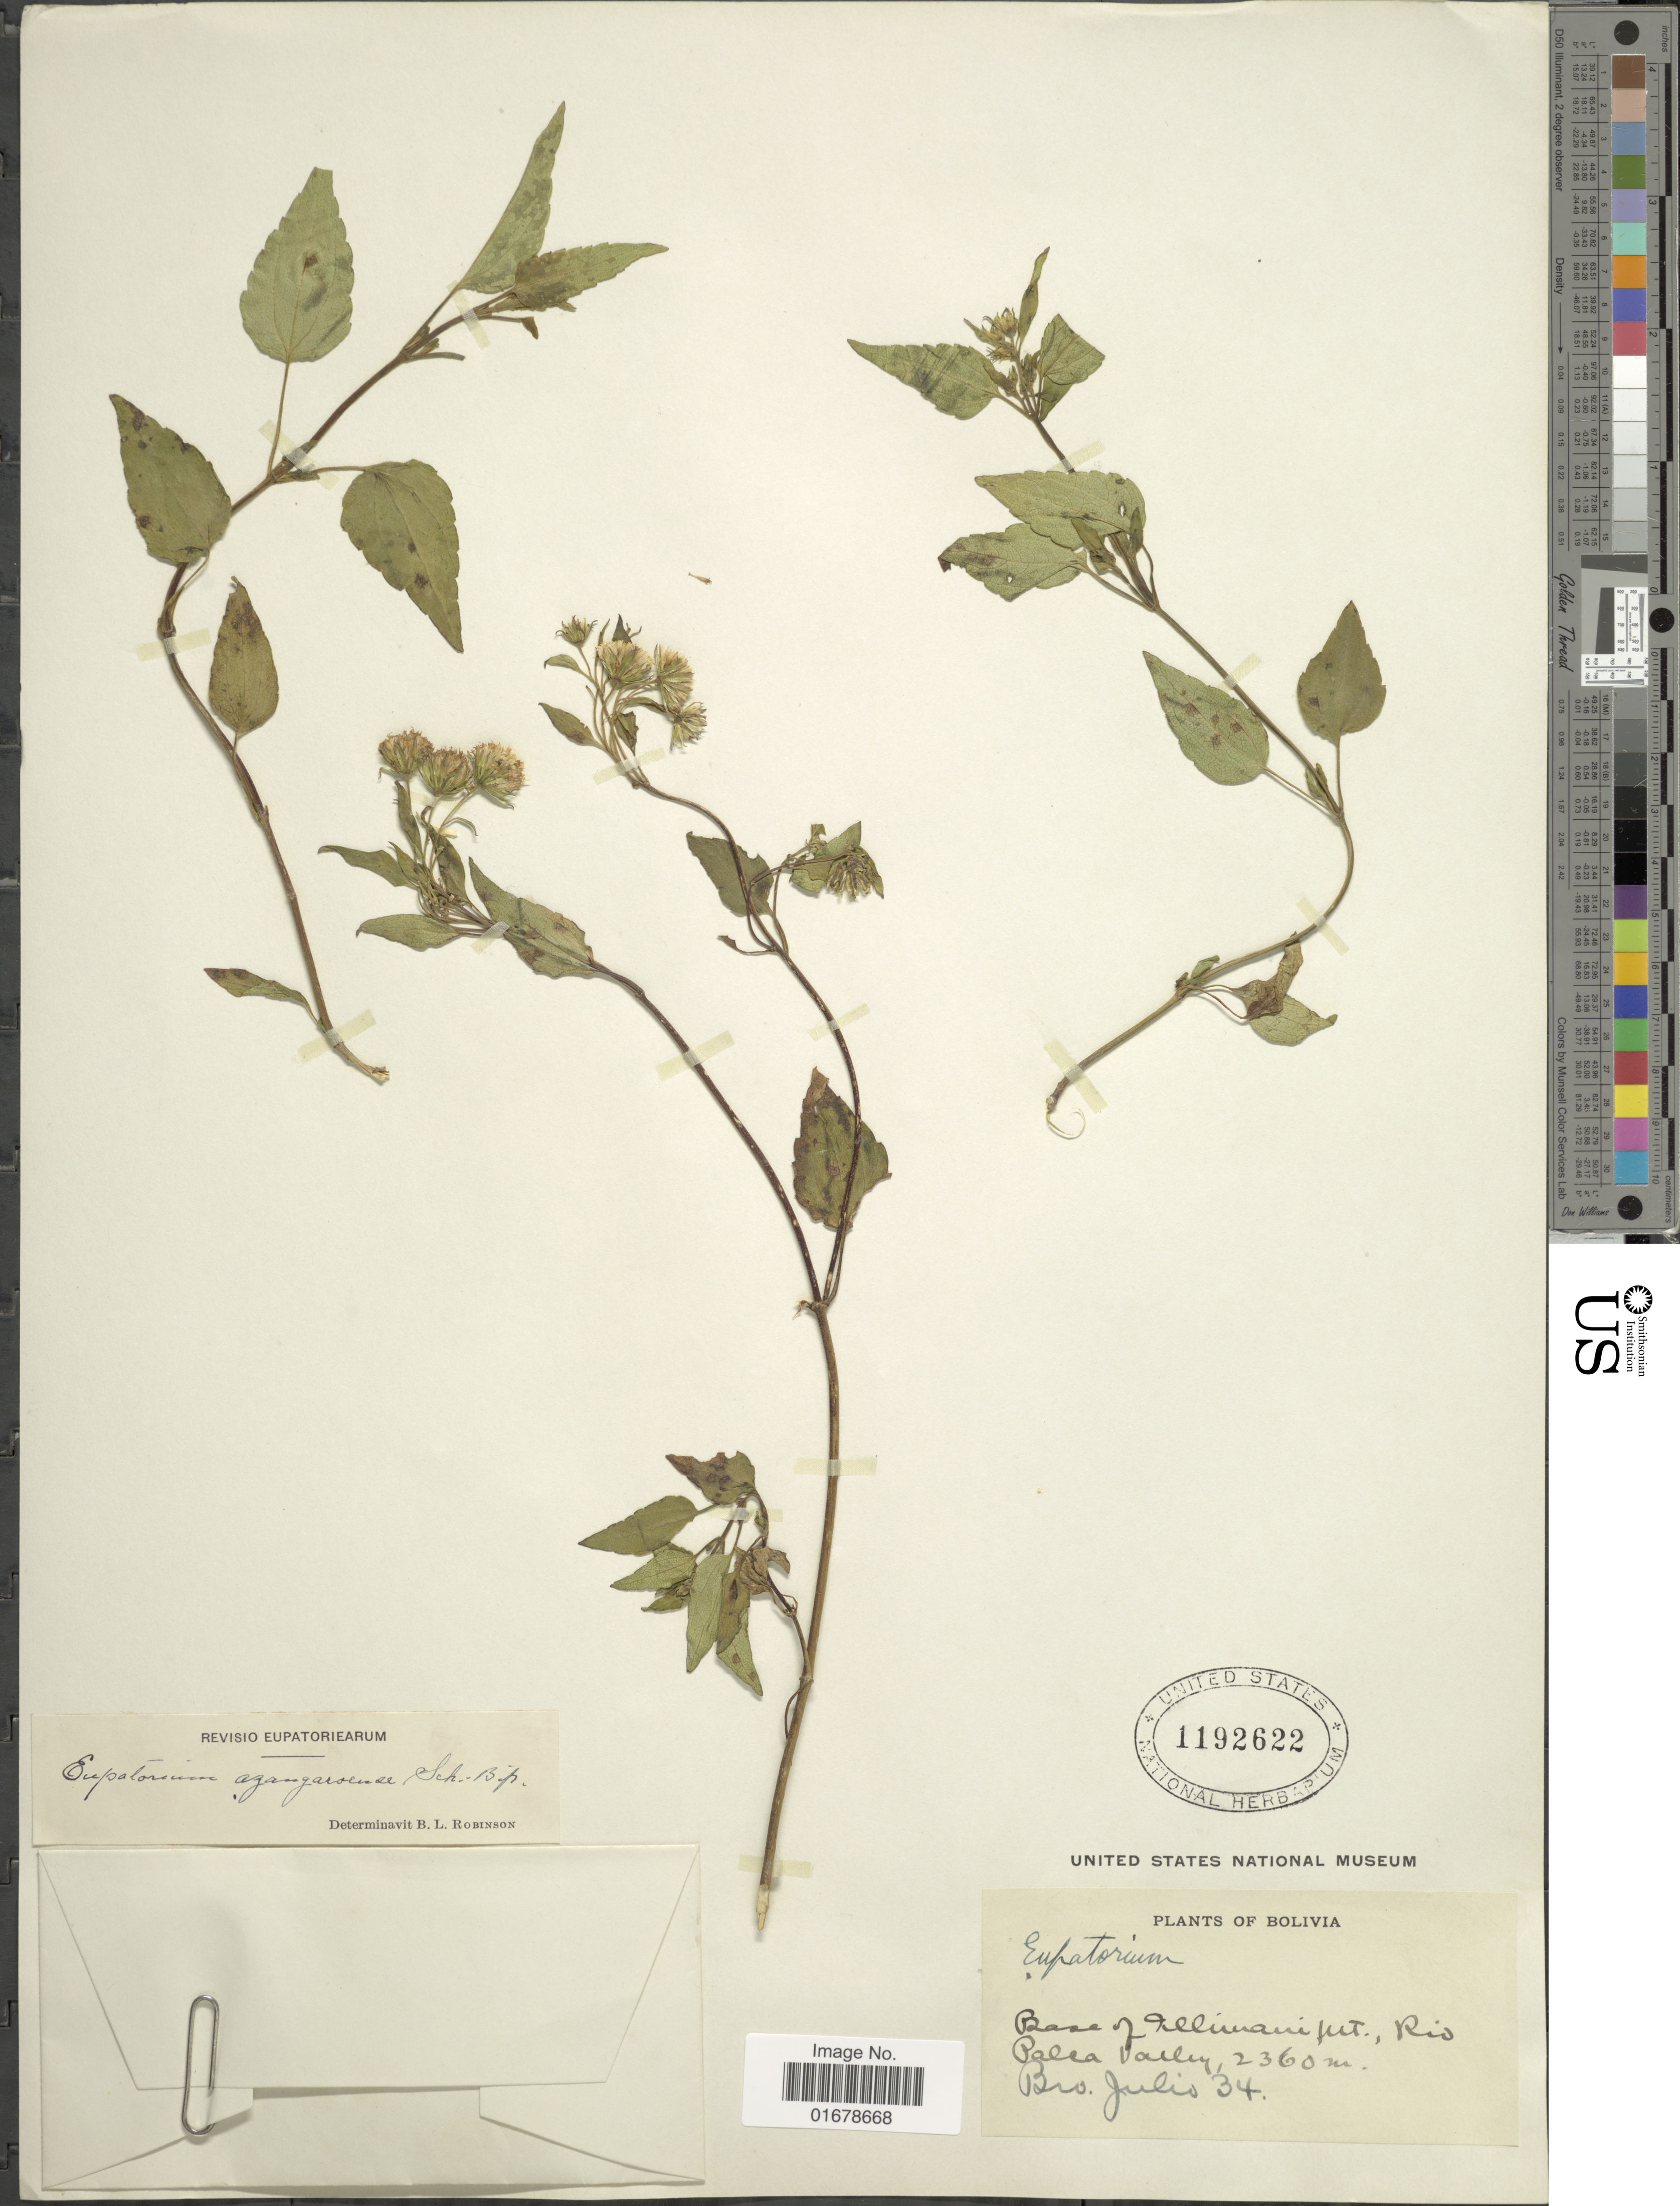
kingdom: Plantae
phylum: Tracheophyta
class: Magnoliopsida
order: Asterales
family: Asteraceae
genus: Ageratina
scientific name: Ageratina azangaroensis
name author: (Sch. Bip. ex Wedd.) R.M. King & H. Rob.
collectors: Bro. Julio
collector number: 34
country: Bolivia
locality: Base of Illumami put., Rio Palca Valley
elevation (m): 2360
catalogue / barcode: US 1192622